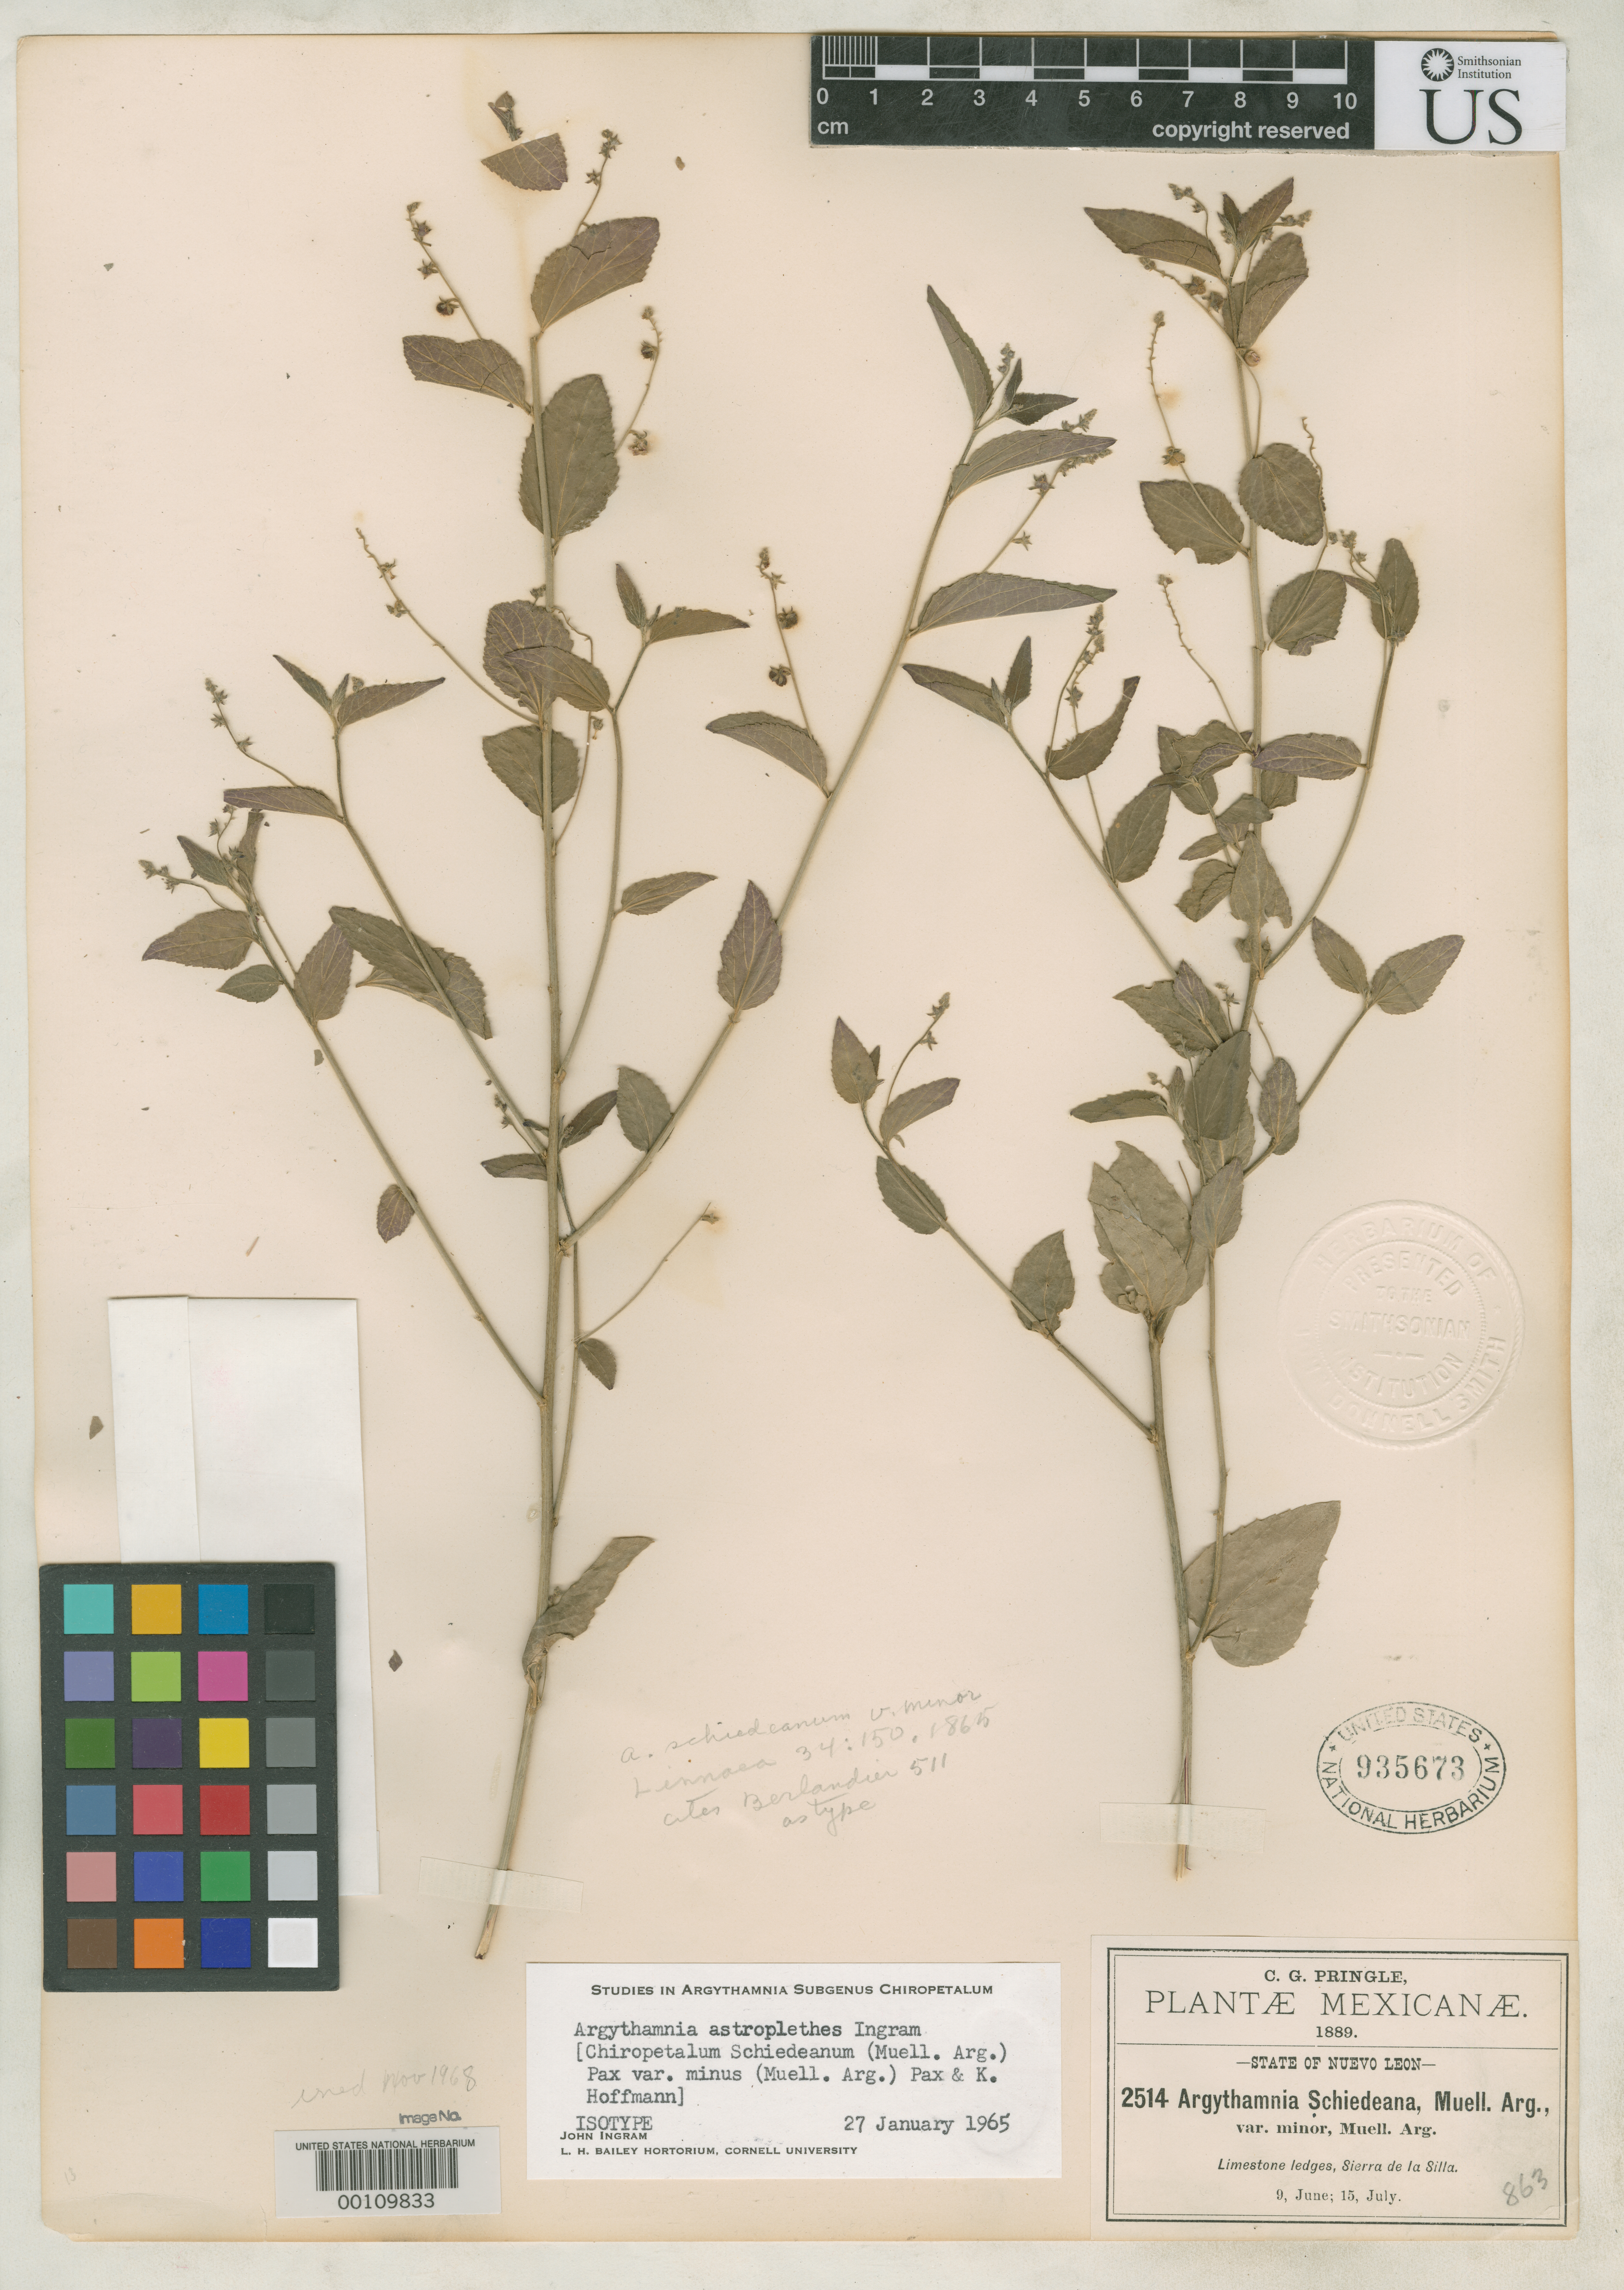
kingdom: Plantae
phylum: Tracheophyta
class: Magnoliopsida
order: Malpighiales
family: Euphorbiaceae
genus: Argythamnia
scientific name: Argythamnia astroplethes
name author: Ingram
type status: Isotype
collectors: C. G. Pringle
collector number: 2514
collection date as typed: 1889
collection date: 1889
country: Mexico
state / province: Nuevo León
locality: Sierra de la Silla.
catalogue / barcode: US 935673